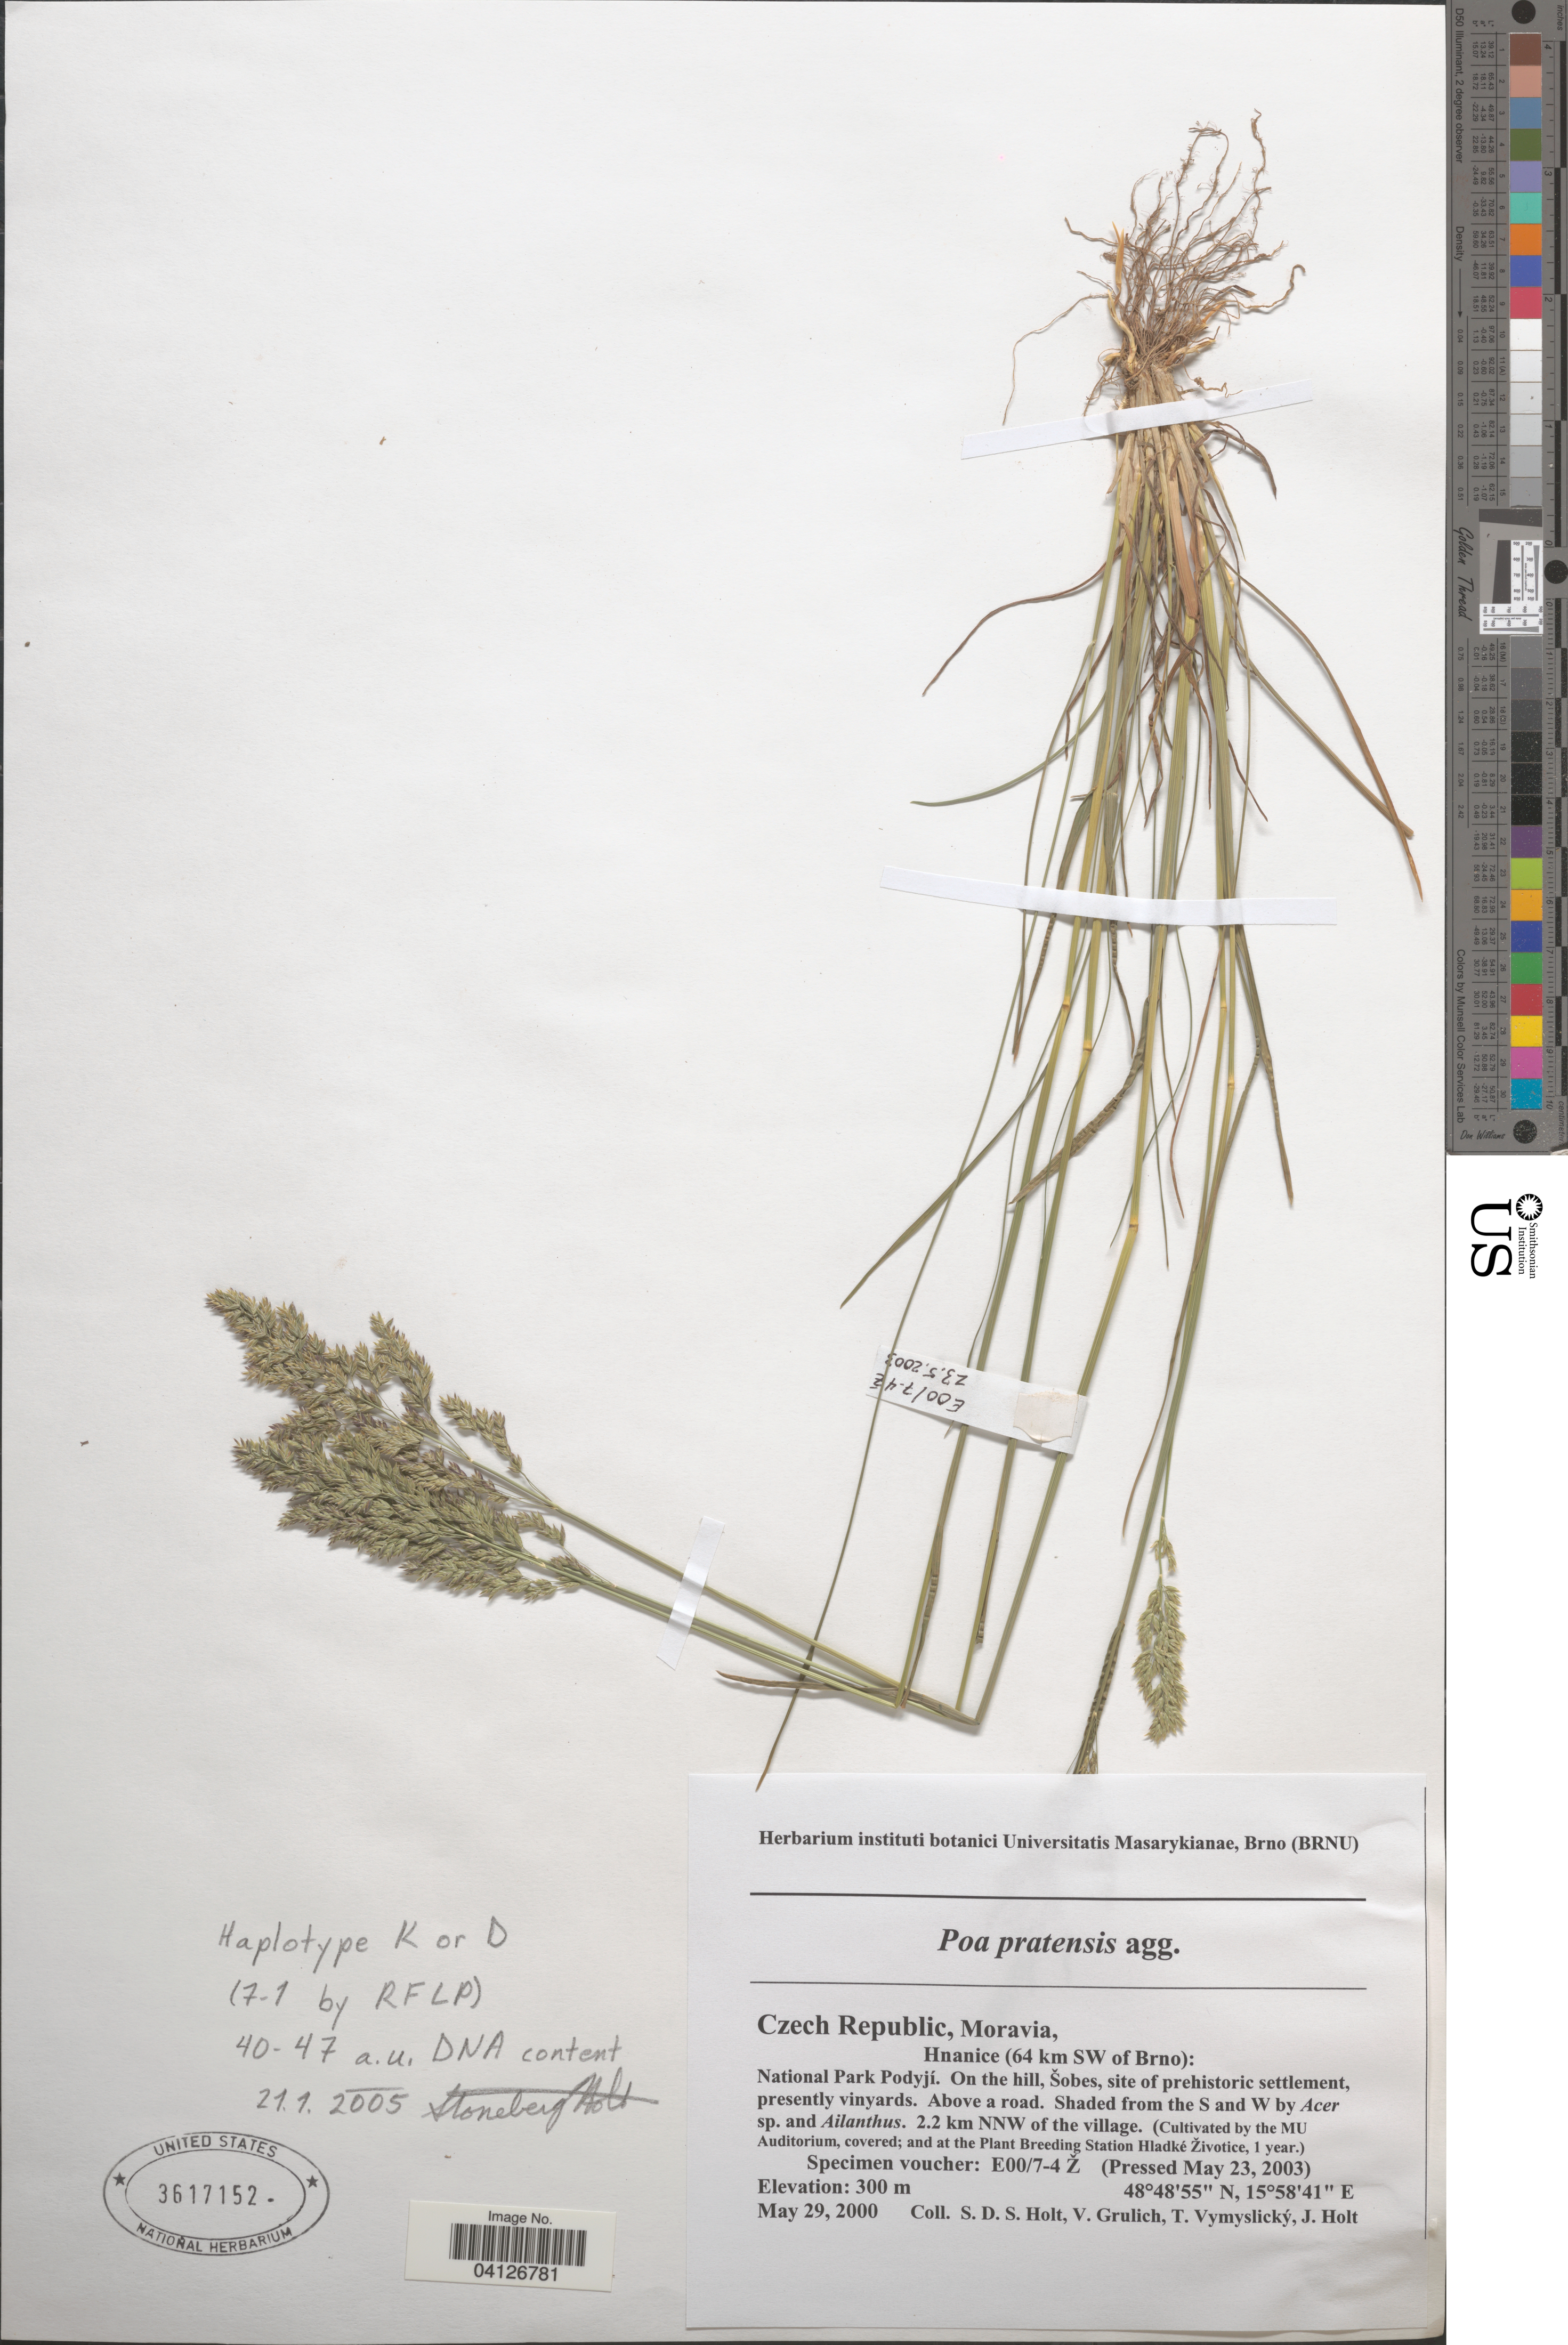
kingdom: Plantae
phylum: Tracheophyta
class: Liliopsida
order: Poales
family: Poaceae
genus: Poa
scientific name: Poa pratensis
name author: L.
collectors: Ex herb. instituti botanici Universitatis Masarykianae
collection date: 2003-05-23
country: Czechia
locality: (Cultivated by the MU Auditorium, covered; and at the Plant Breeding Station Hladké Životice, 1 year.).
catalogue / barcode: US 3617152